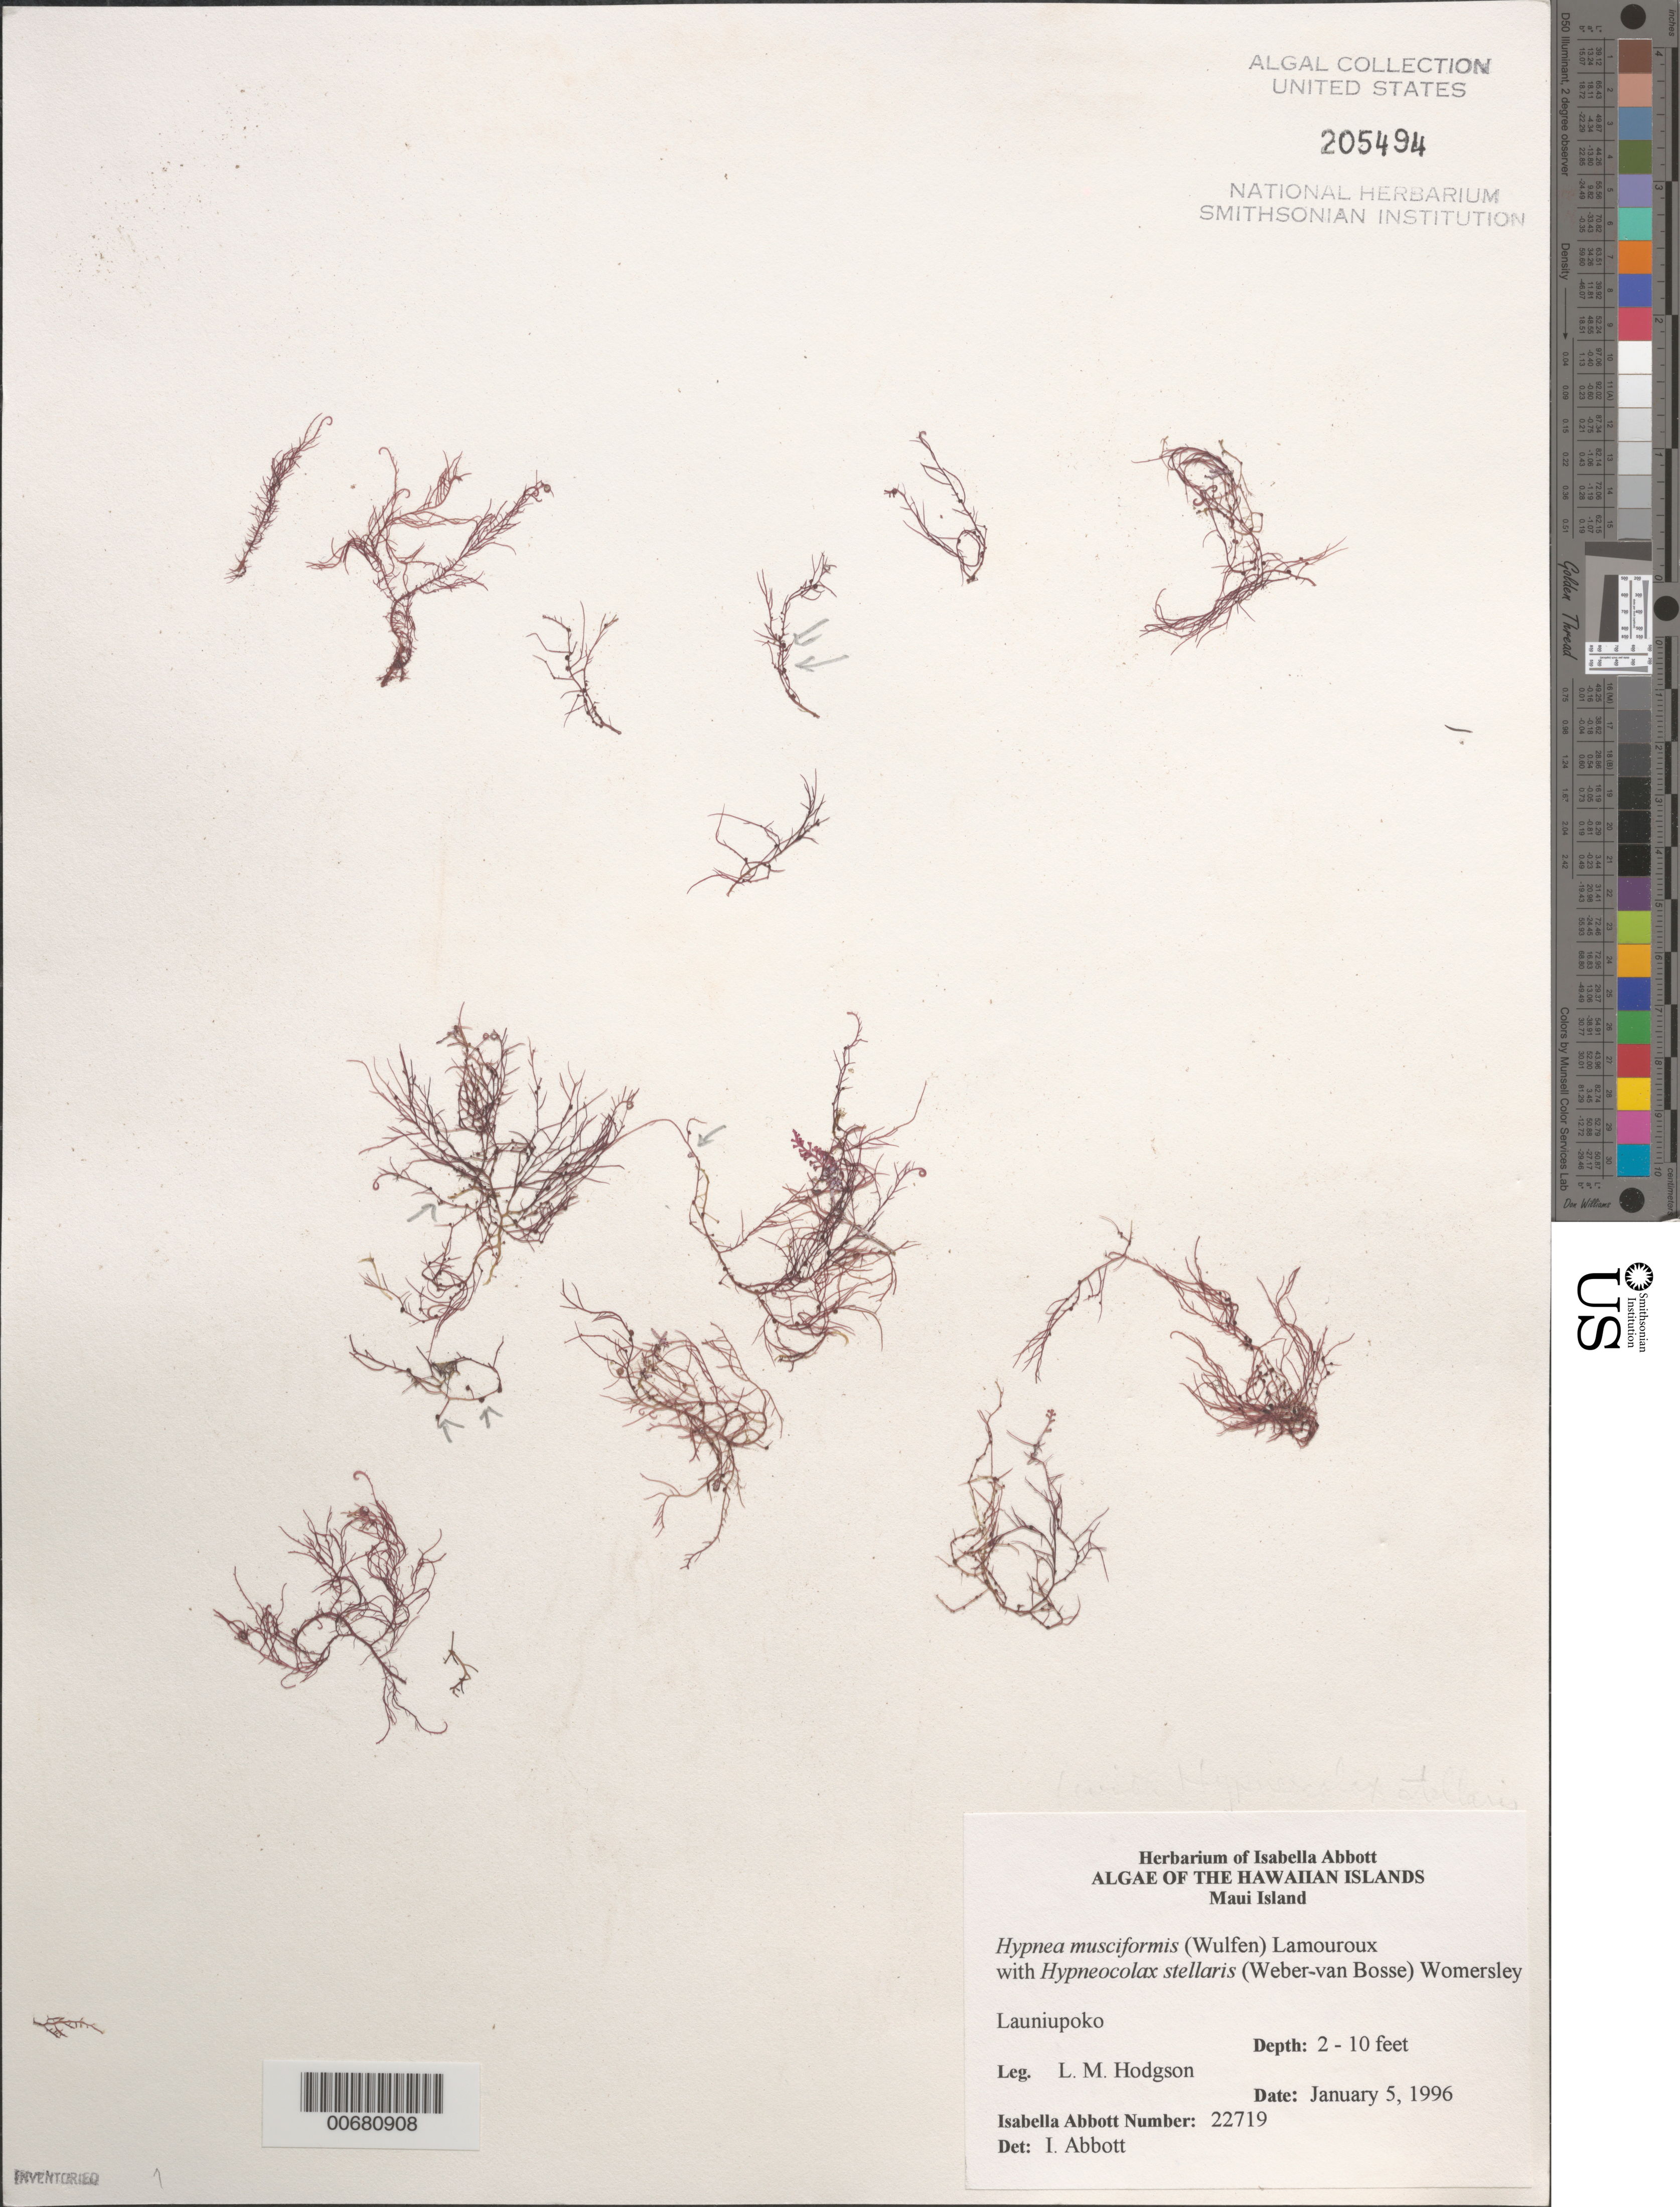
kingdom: Plantae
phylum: Rhodophyta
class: Florideophyceae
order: Gigartinales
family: Cystocloniaceae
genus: Hypnea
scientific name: Hypnea musciformis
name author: (Wulfen) J.V.Lamouroux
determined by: Abbott, Isabella A.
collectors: L. M. Hodgson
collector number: IAA 22719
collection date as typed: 05 Jan 1996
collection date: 1996-01-05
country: United States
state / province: Hawaii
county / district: Maui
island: Maui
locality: Launiupoko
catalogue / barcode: US 205494